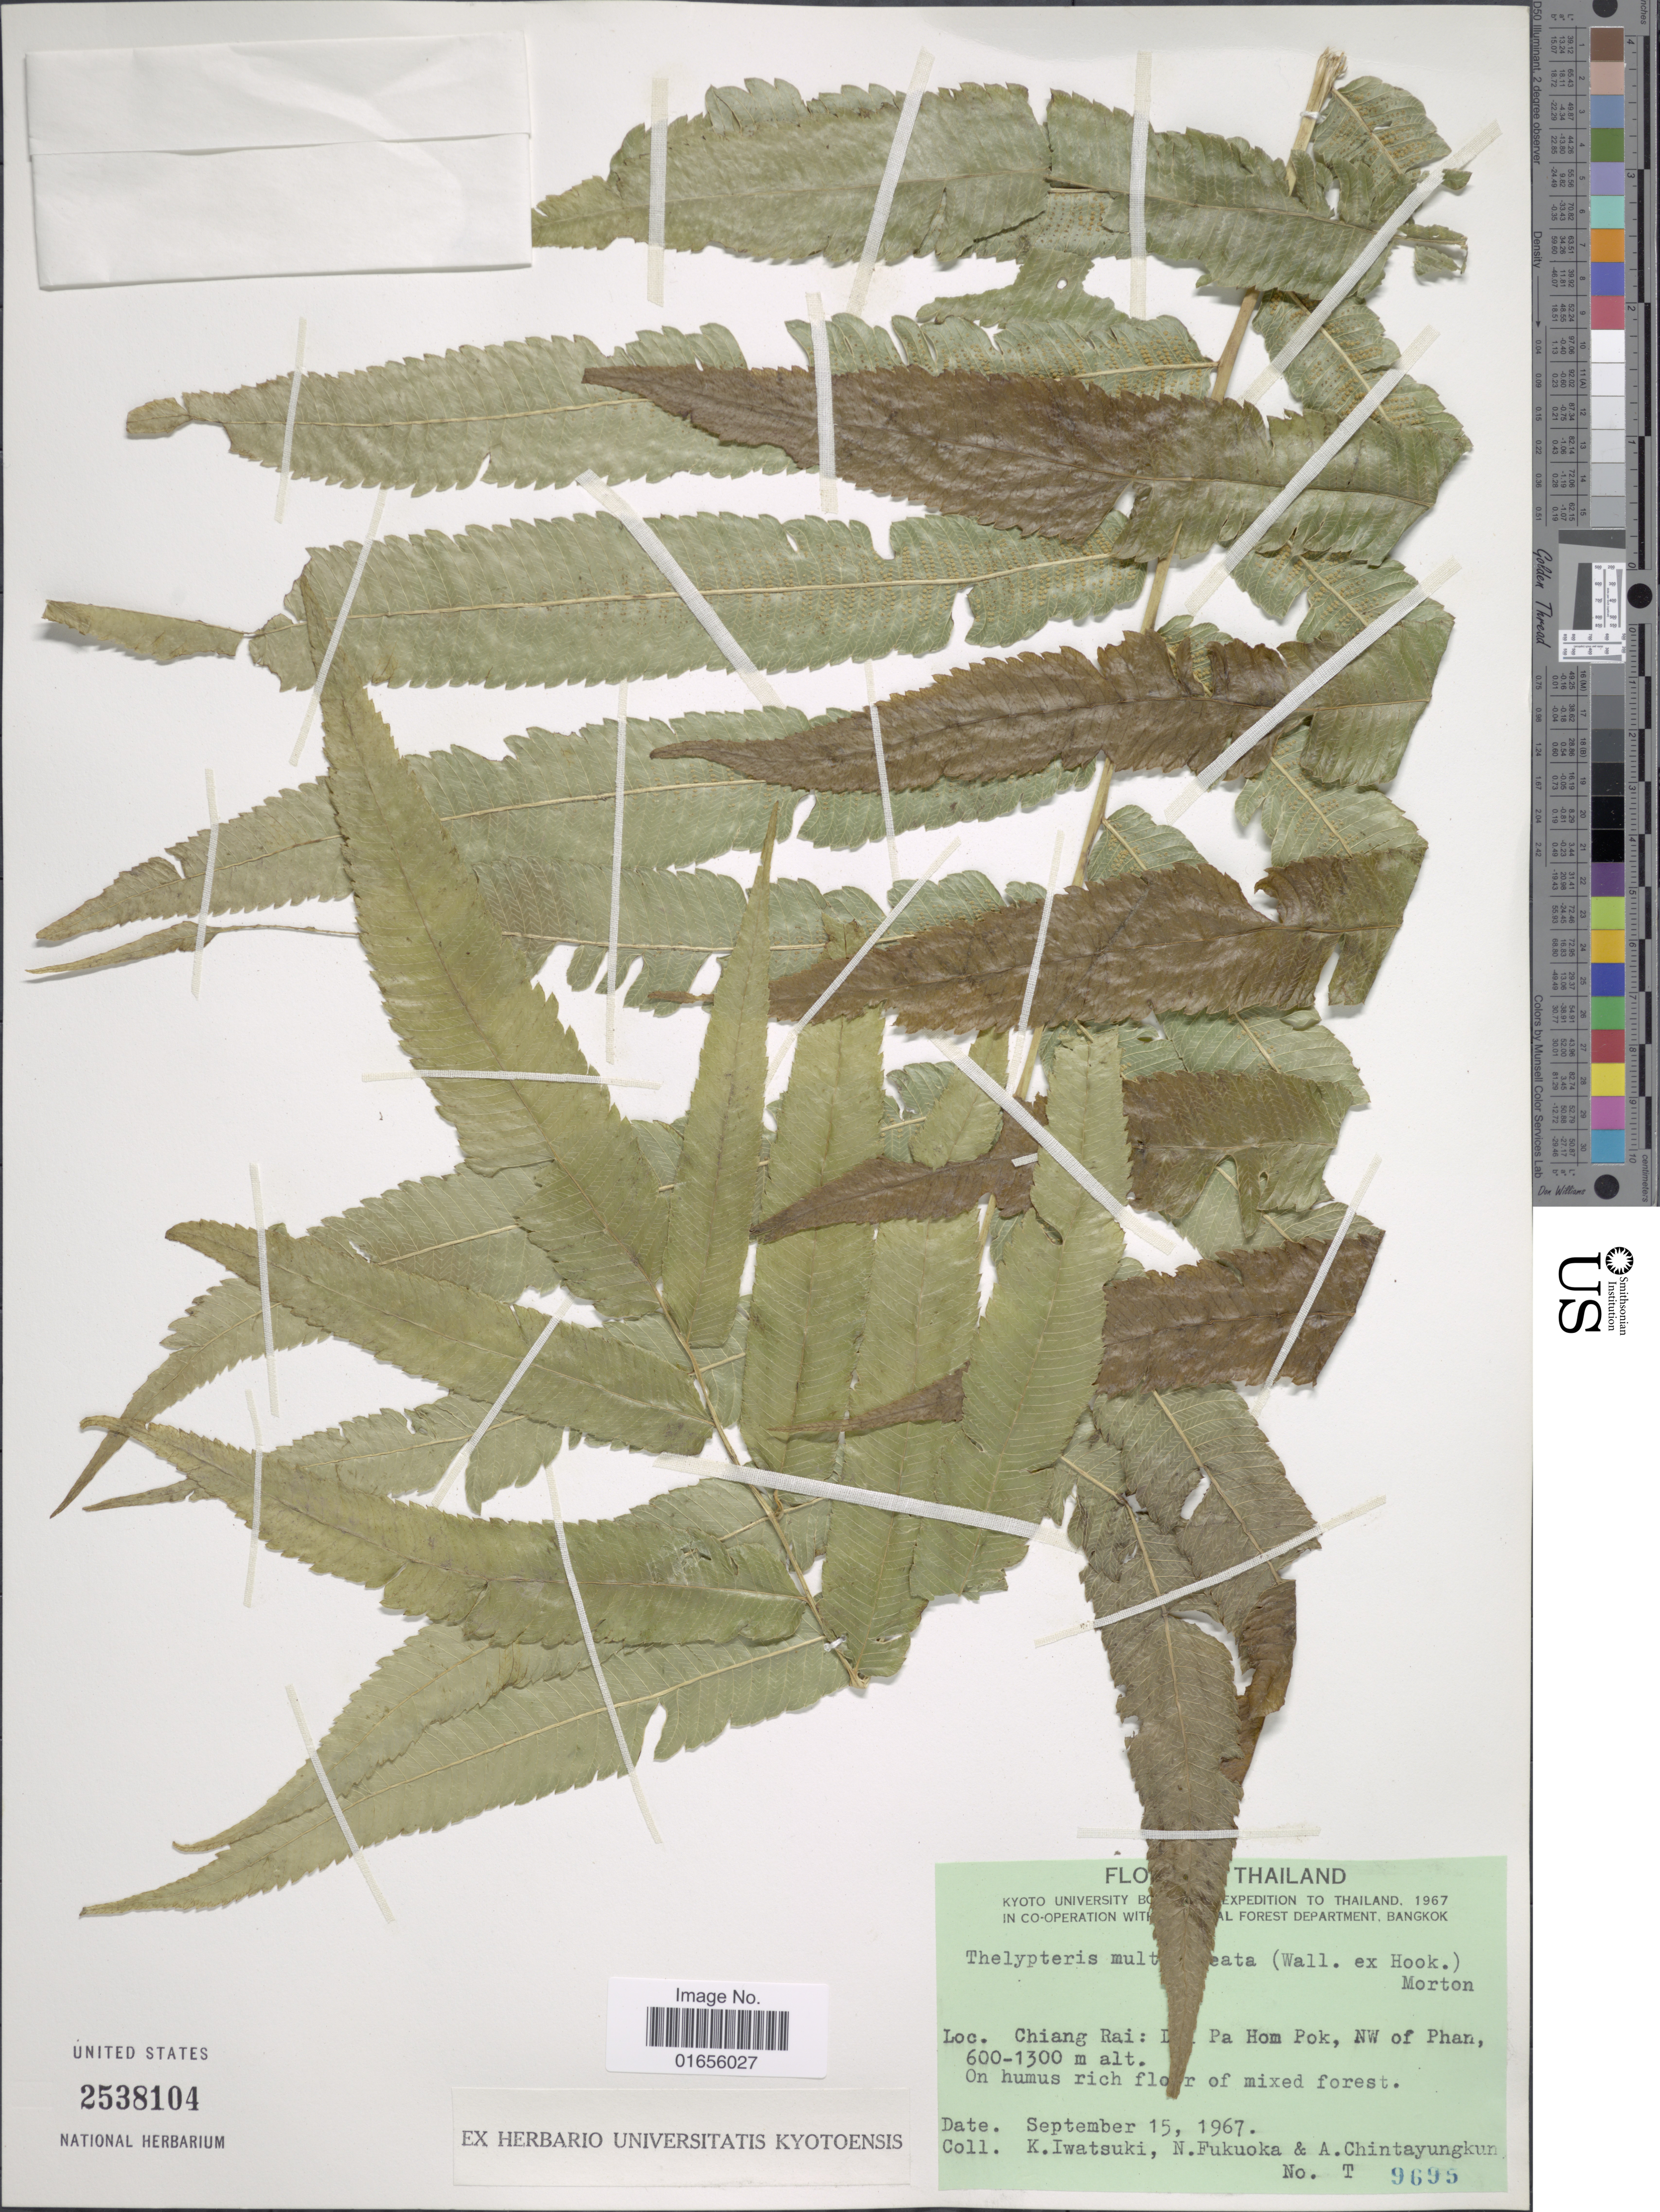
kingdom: Plantae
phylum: Tracheophyta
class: Polypodiopsida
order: Polypodiales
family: Thelypteridaceae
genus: Pronephrium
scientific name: Pronephrium nudatum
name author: (Roxb.) Holttum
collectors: K. Iwatsuki, N. Fukuoka & A. Chintayungkun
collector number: T9695*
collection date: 1967-09-15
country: Thailand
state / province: Chiang Rai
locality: [illegible text] Pa Hom Pok, NW of Phan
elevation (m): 600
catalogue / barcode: US 2538104